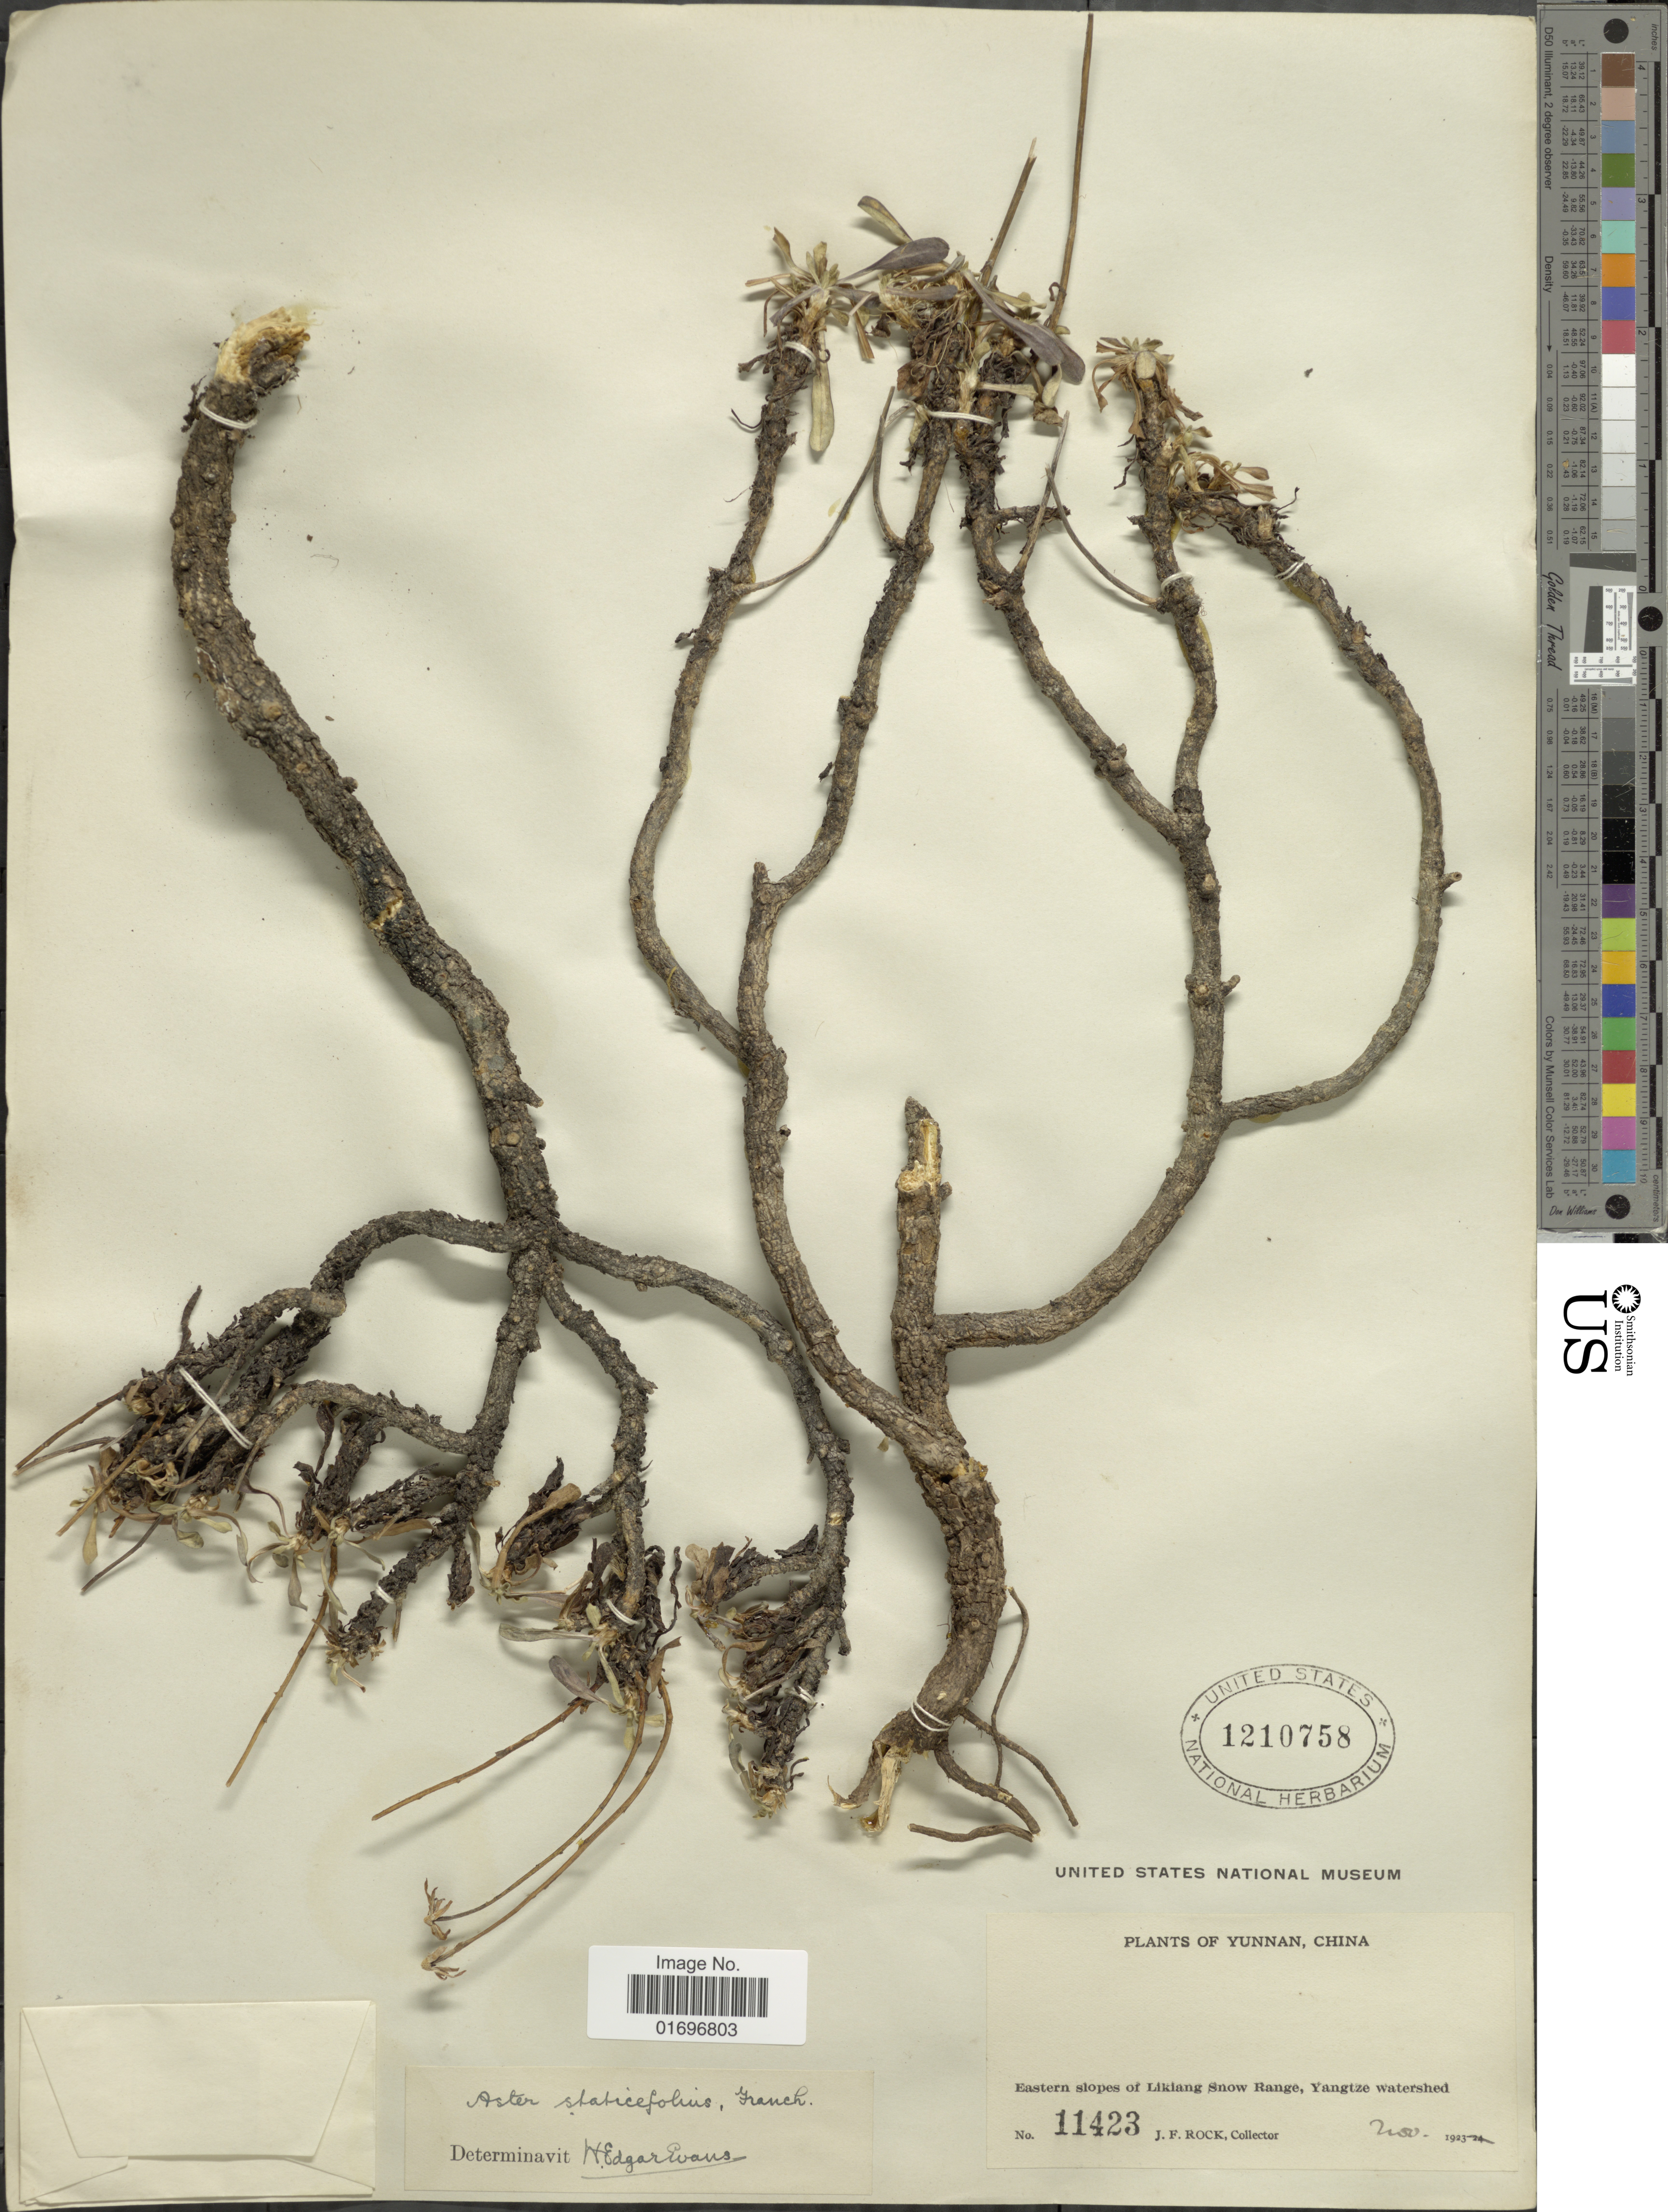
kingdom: Plantae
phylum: Tracheophyta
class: Magnoliopsida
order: Asterales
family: Asteraceae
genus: Aster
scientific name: Aster staticifolius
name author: Franch.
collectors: J. Rock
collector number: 11423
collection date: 1923-11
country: China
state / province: Yunnan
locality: Yunnan, China. Eastern slopes of Likiang Snow Range, Yangtze watershed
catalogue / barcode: US 1210758